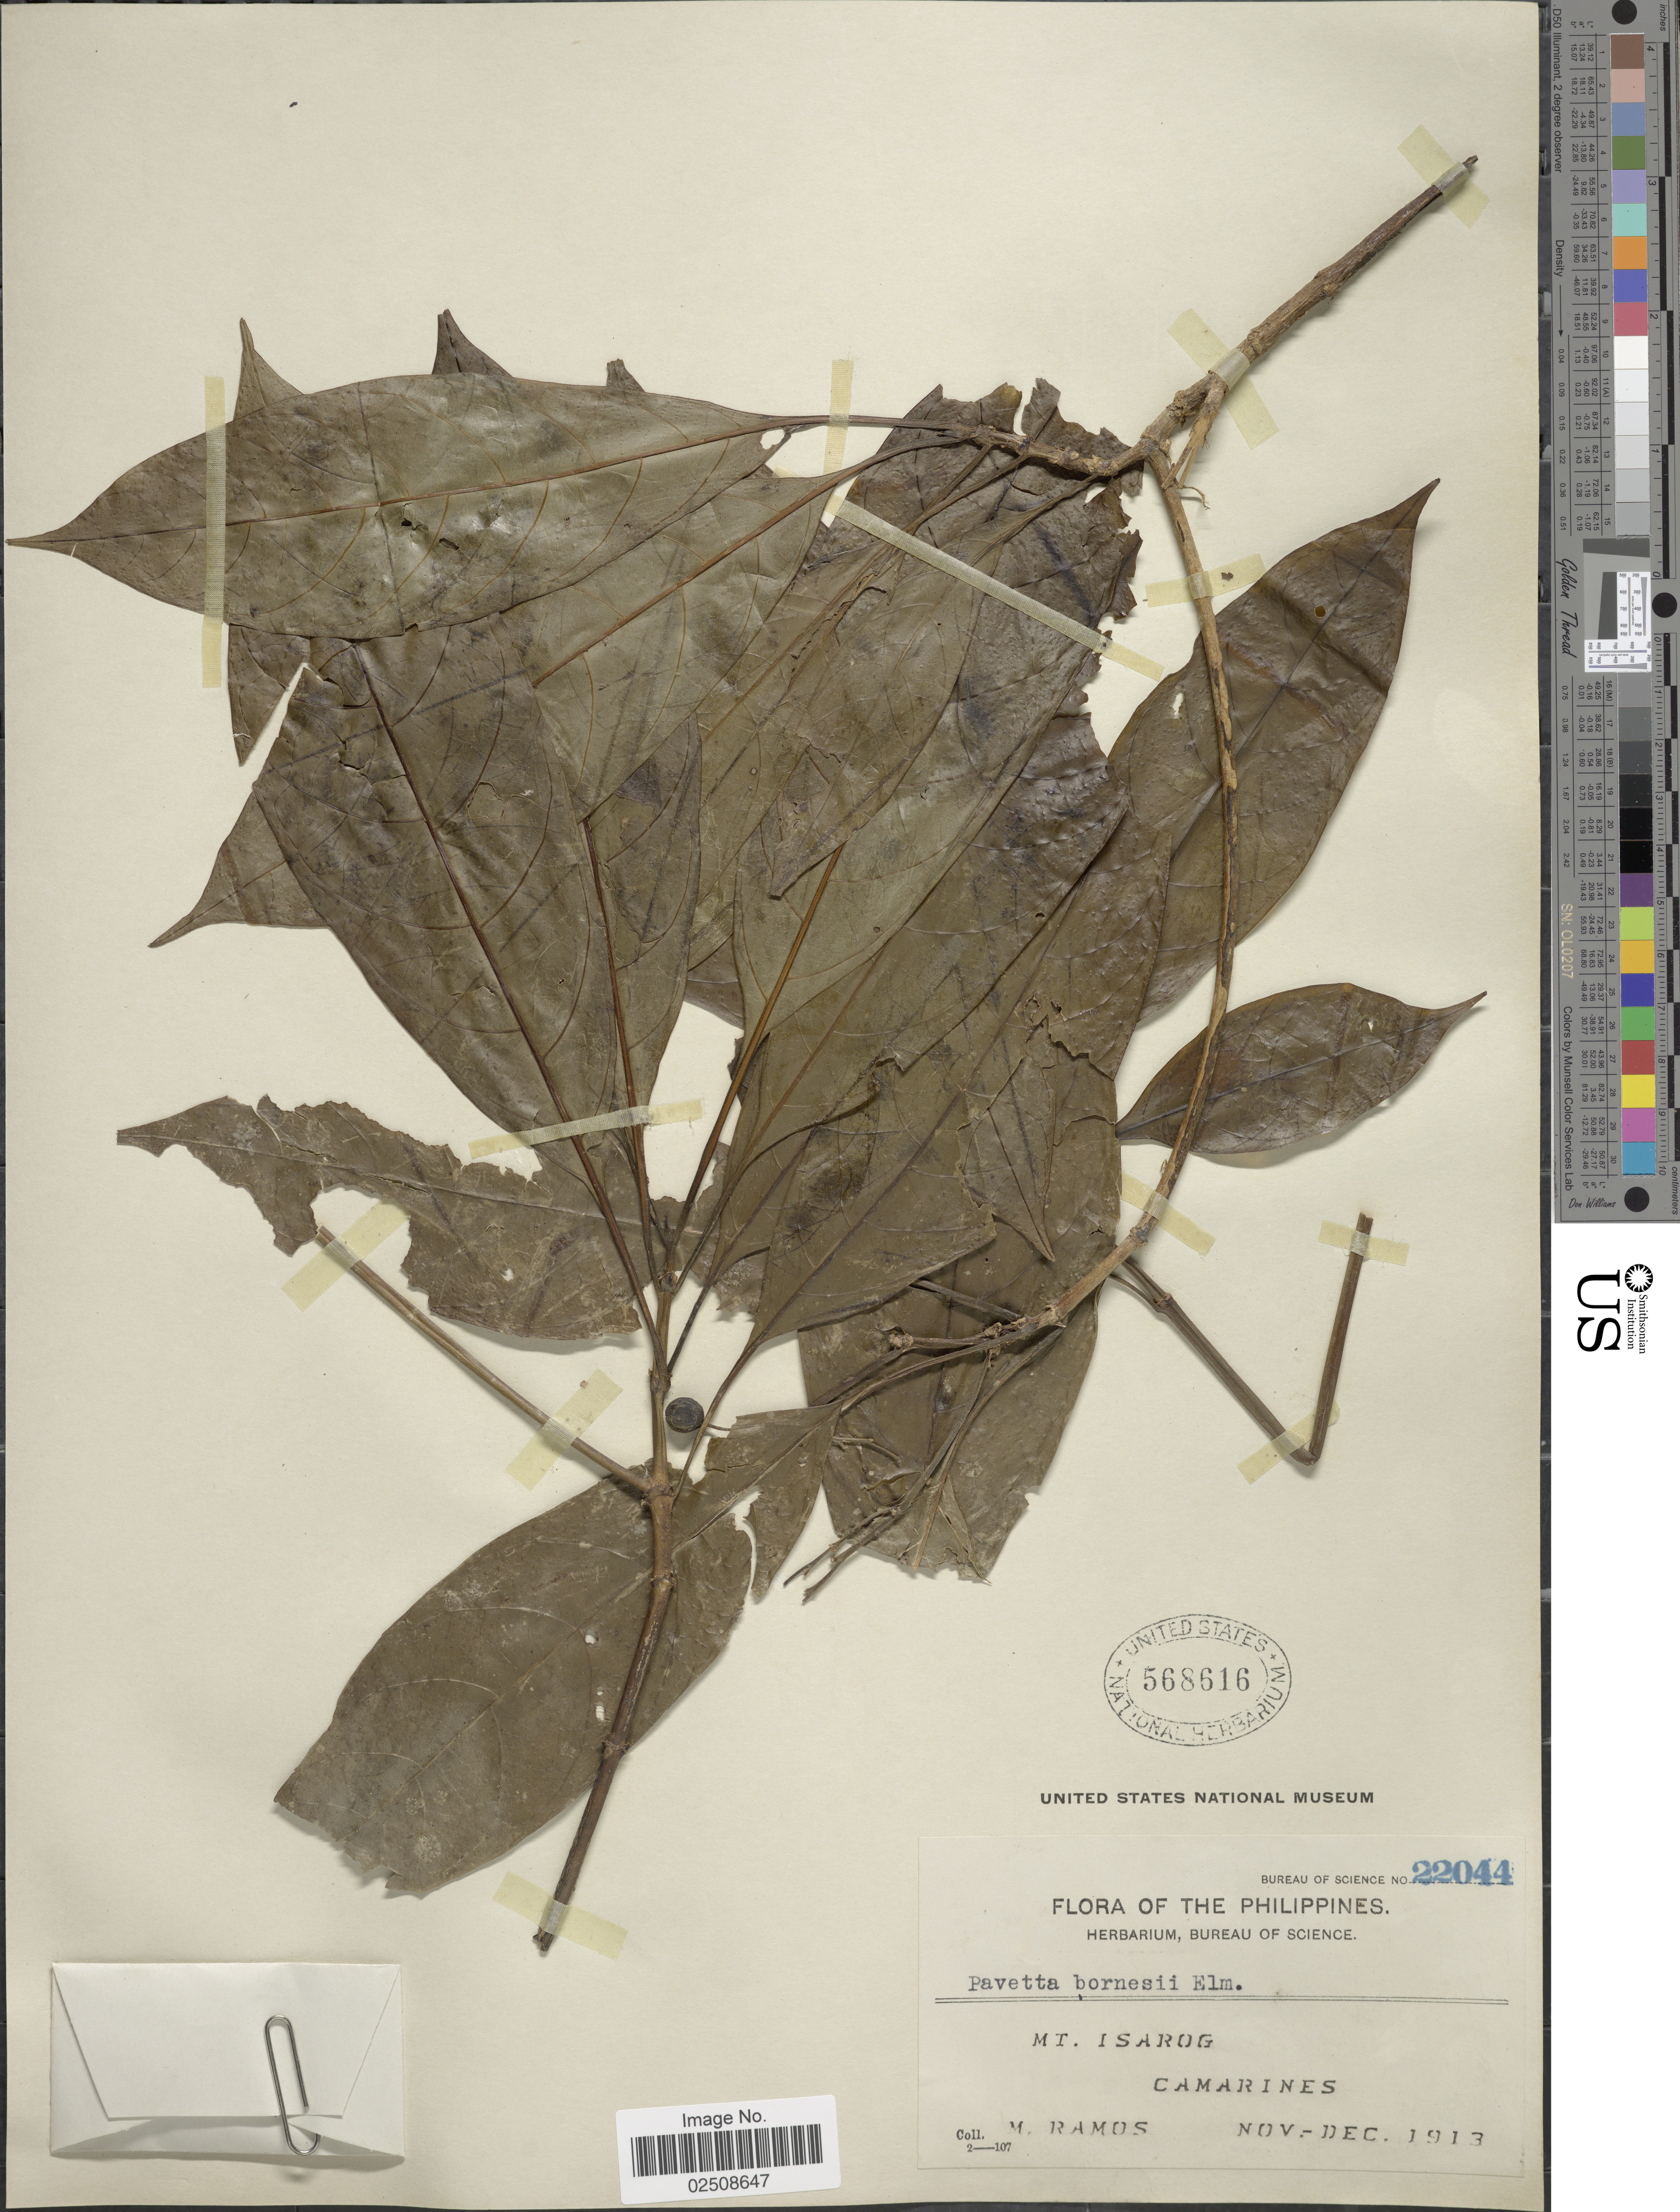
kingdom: Plantae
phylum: Tracheophyta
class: Magnoliopsida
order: Gentianales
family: Rubiaceae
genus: Pavetta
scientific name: Pavetta indica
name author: L.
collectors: M. Ramos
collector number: Bureau of Science 22044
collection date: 1913-11/1913-12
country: Philippines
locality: Mt. Isarog, Camarines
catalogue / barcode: US 568616